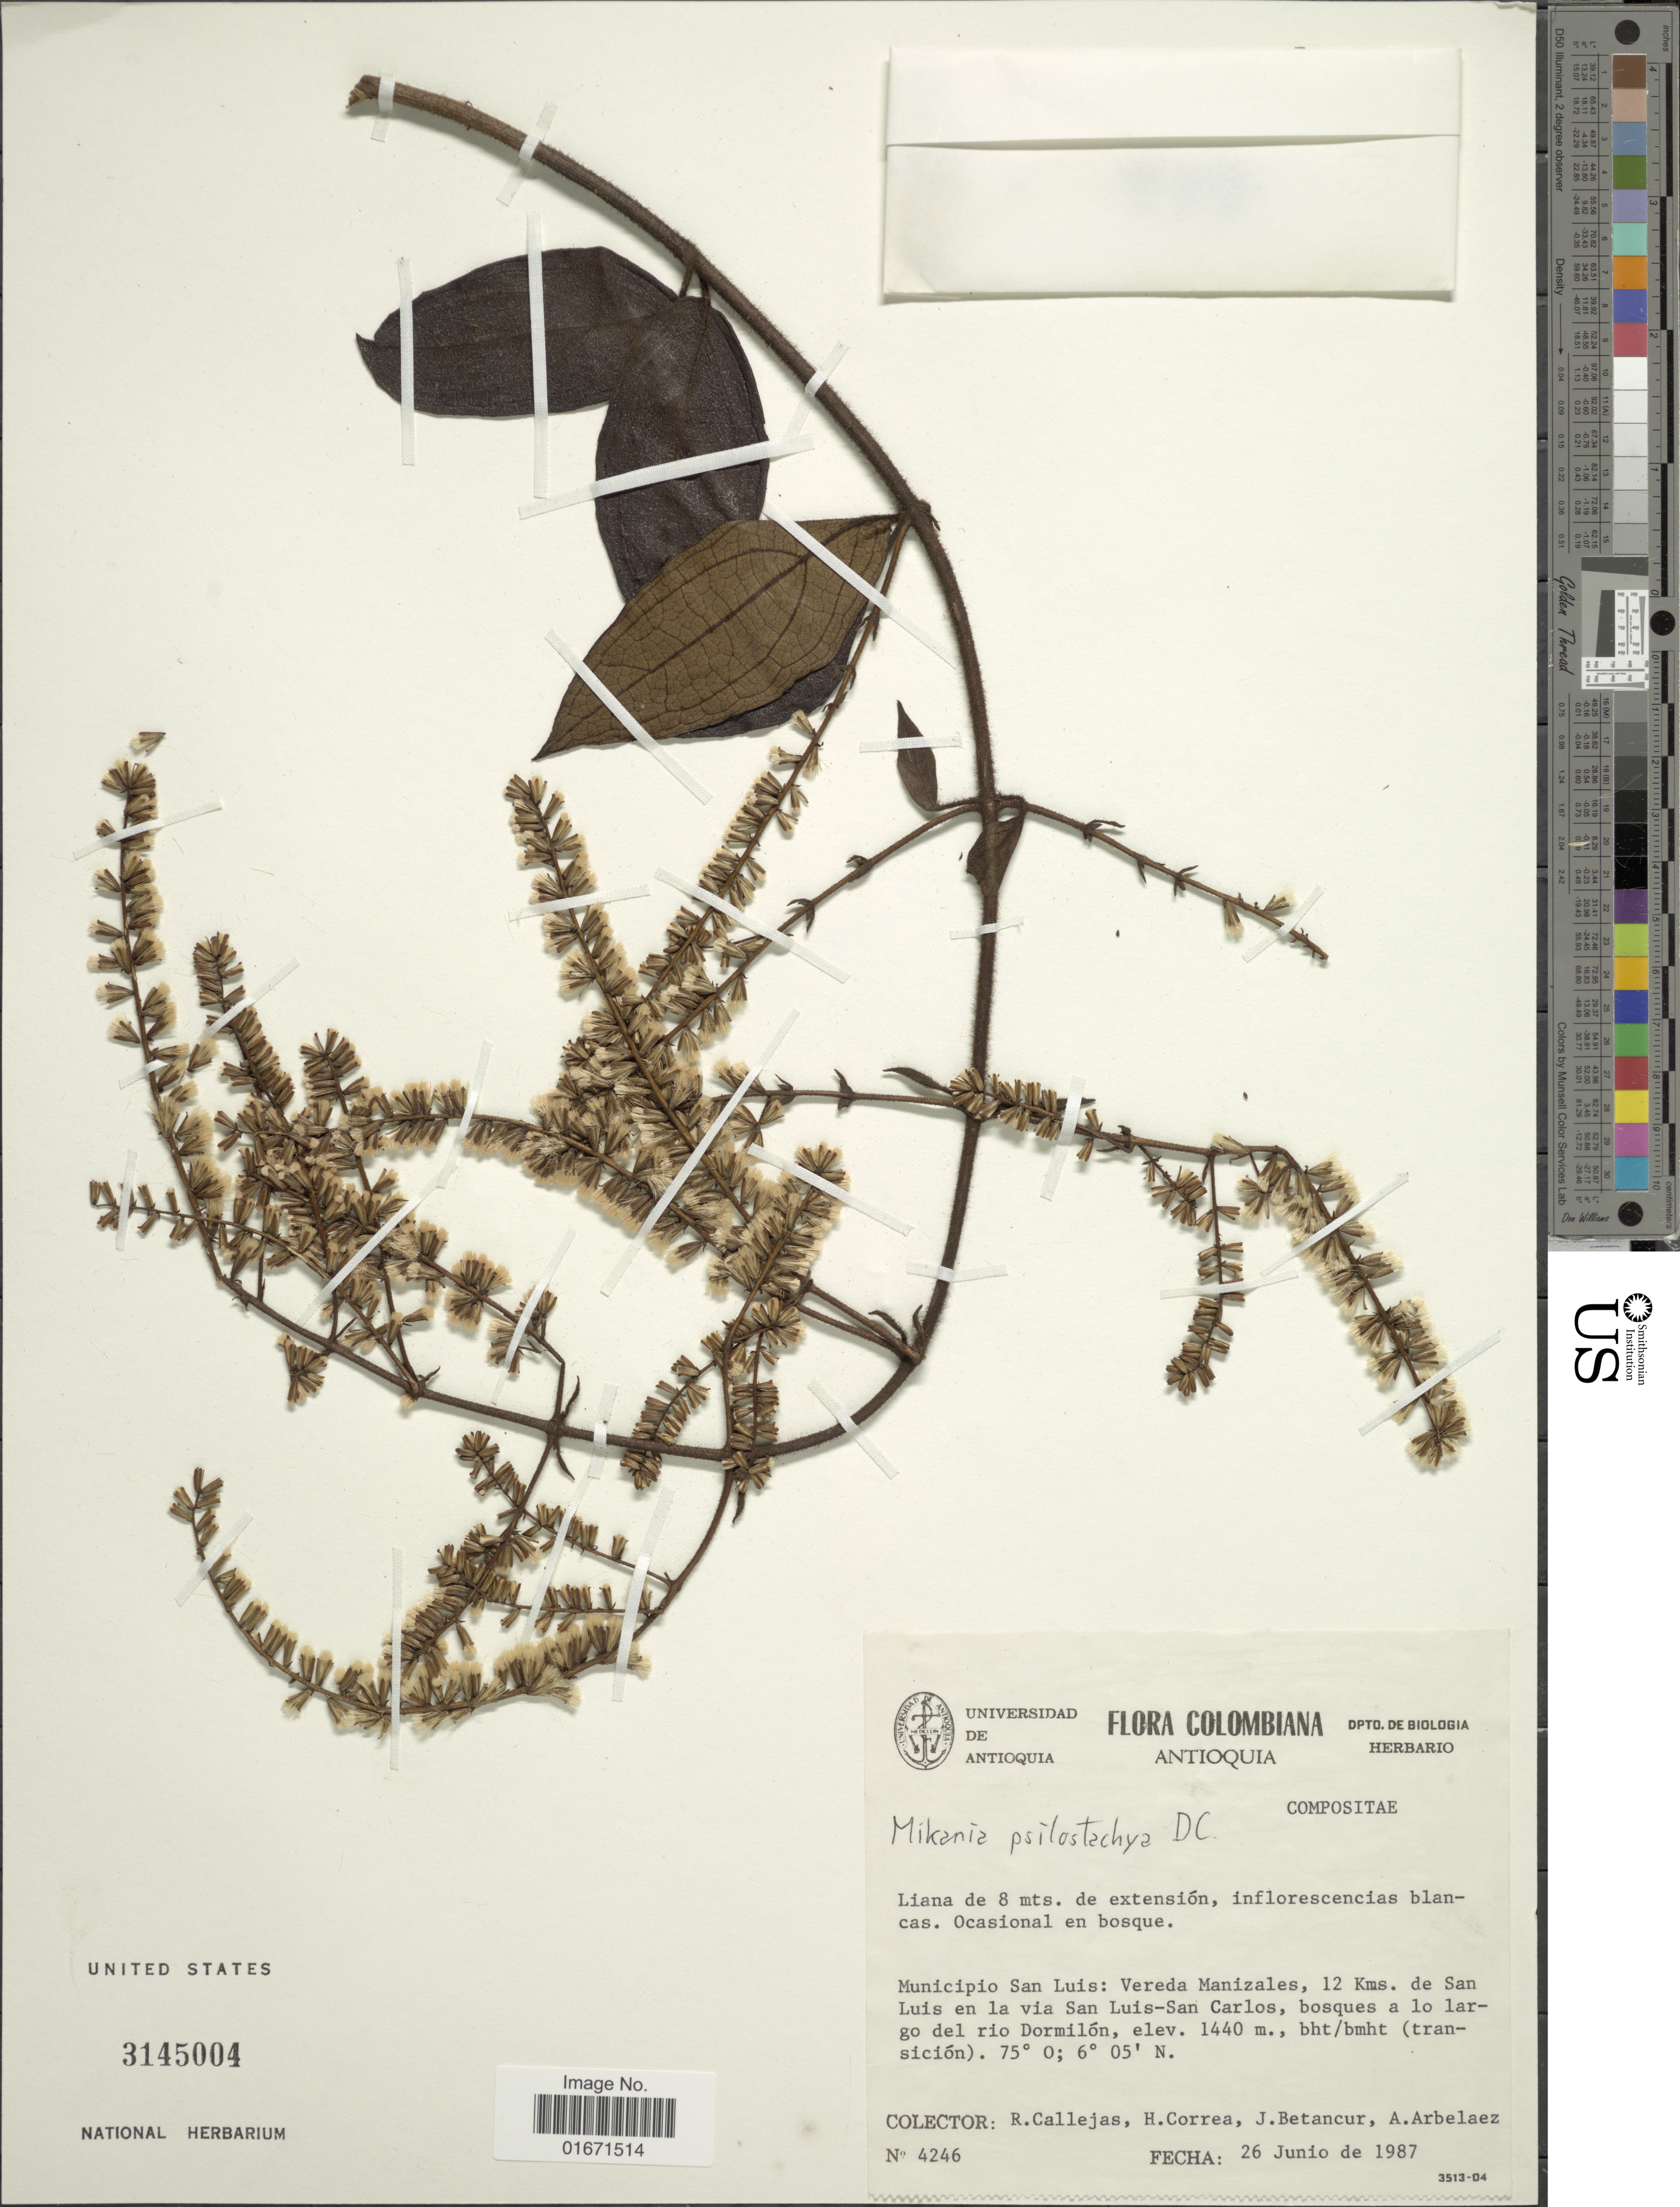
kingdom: Plantae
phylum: Tracheophyta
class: Magnoliopsida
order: Asterales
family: Asteraceae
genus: Mikania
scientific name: Mikania psilostachya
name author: DC.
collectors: R. Callejas, H. Correa, J. Betancur & A. Arbelaez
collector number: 4246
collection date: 1987-06-26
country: Colombia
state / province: Antioquia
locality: Municipio San Luis: Vereda Manizales, 12 Kms. de San Luis en la via San Luis-San Carlos, bosques a lo largo del rio Dormilón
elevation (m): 1440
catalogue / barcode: US 3145004